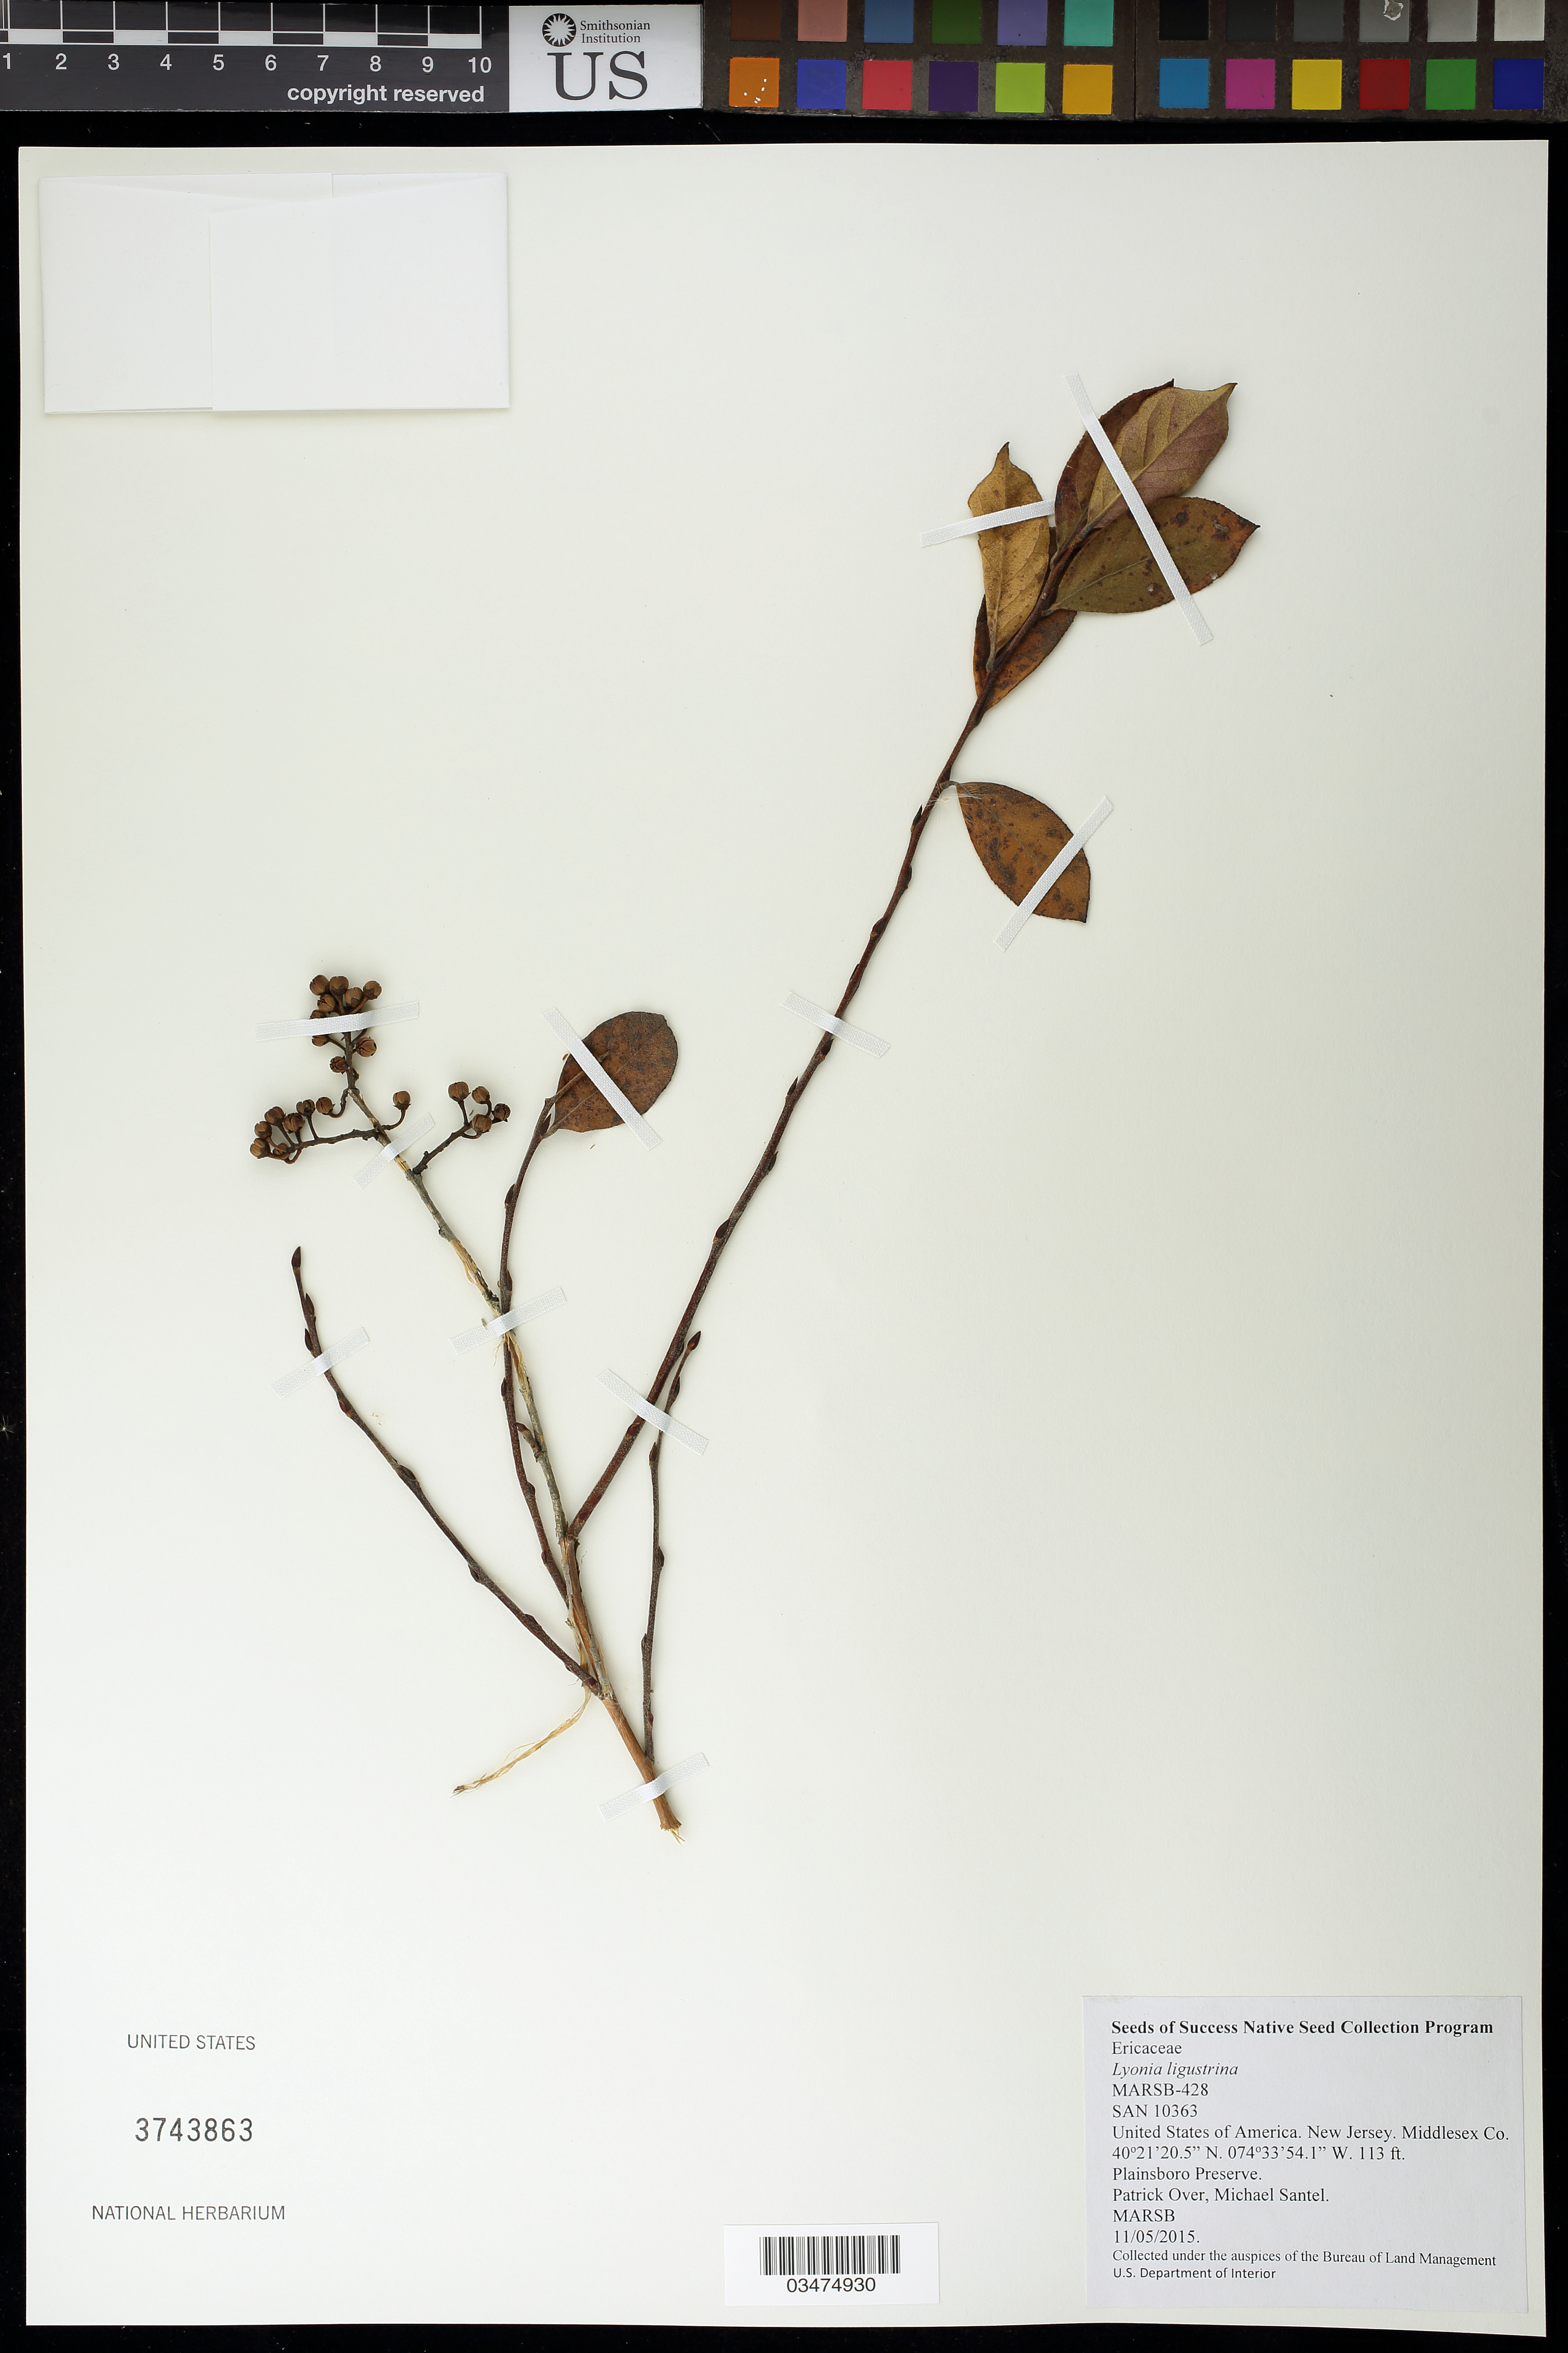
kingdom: Plantae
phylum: Tracheophyta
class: Magnoliopsida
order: Ericales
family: Ericaceae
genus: Lyonia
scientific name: Lyonia ligustrina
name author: (L.) DC.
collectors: P. Over & M. Santel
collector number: MARSB-428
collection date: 2015-11-05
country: United States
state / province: New Jersey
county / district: Middlesex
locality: Plainsboro Preserve, McCormack Lake edge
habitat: Pond shore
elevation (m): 34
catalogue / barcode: US 3743863